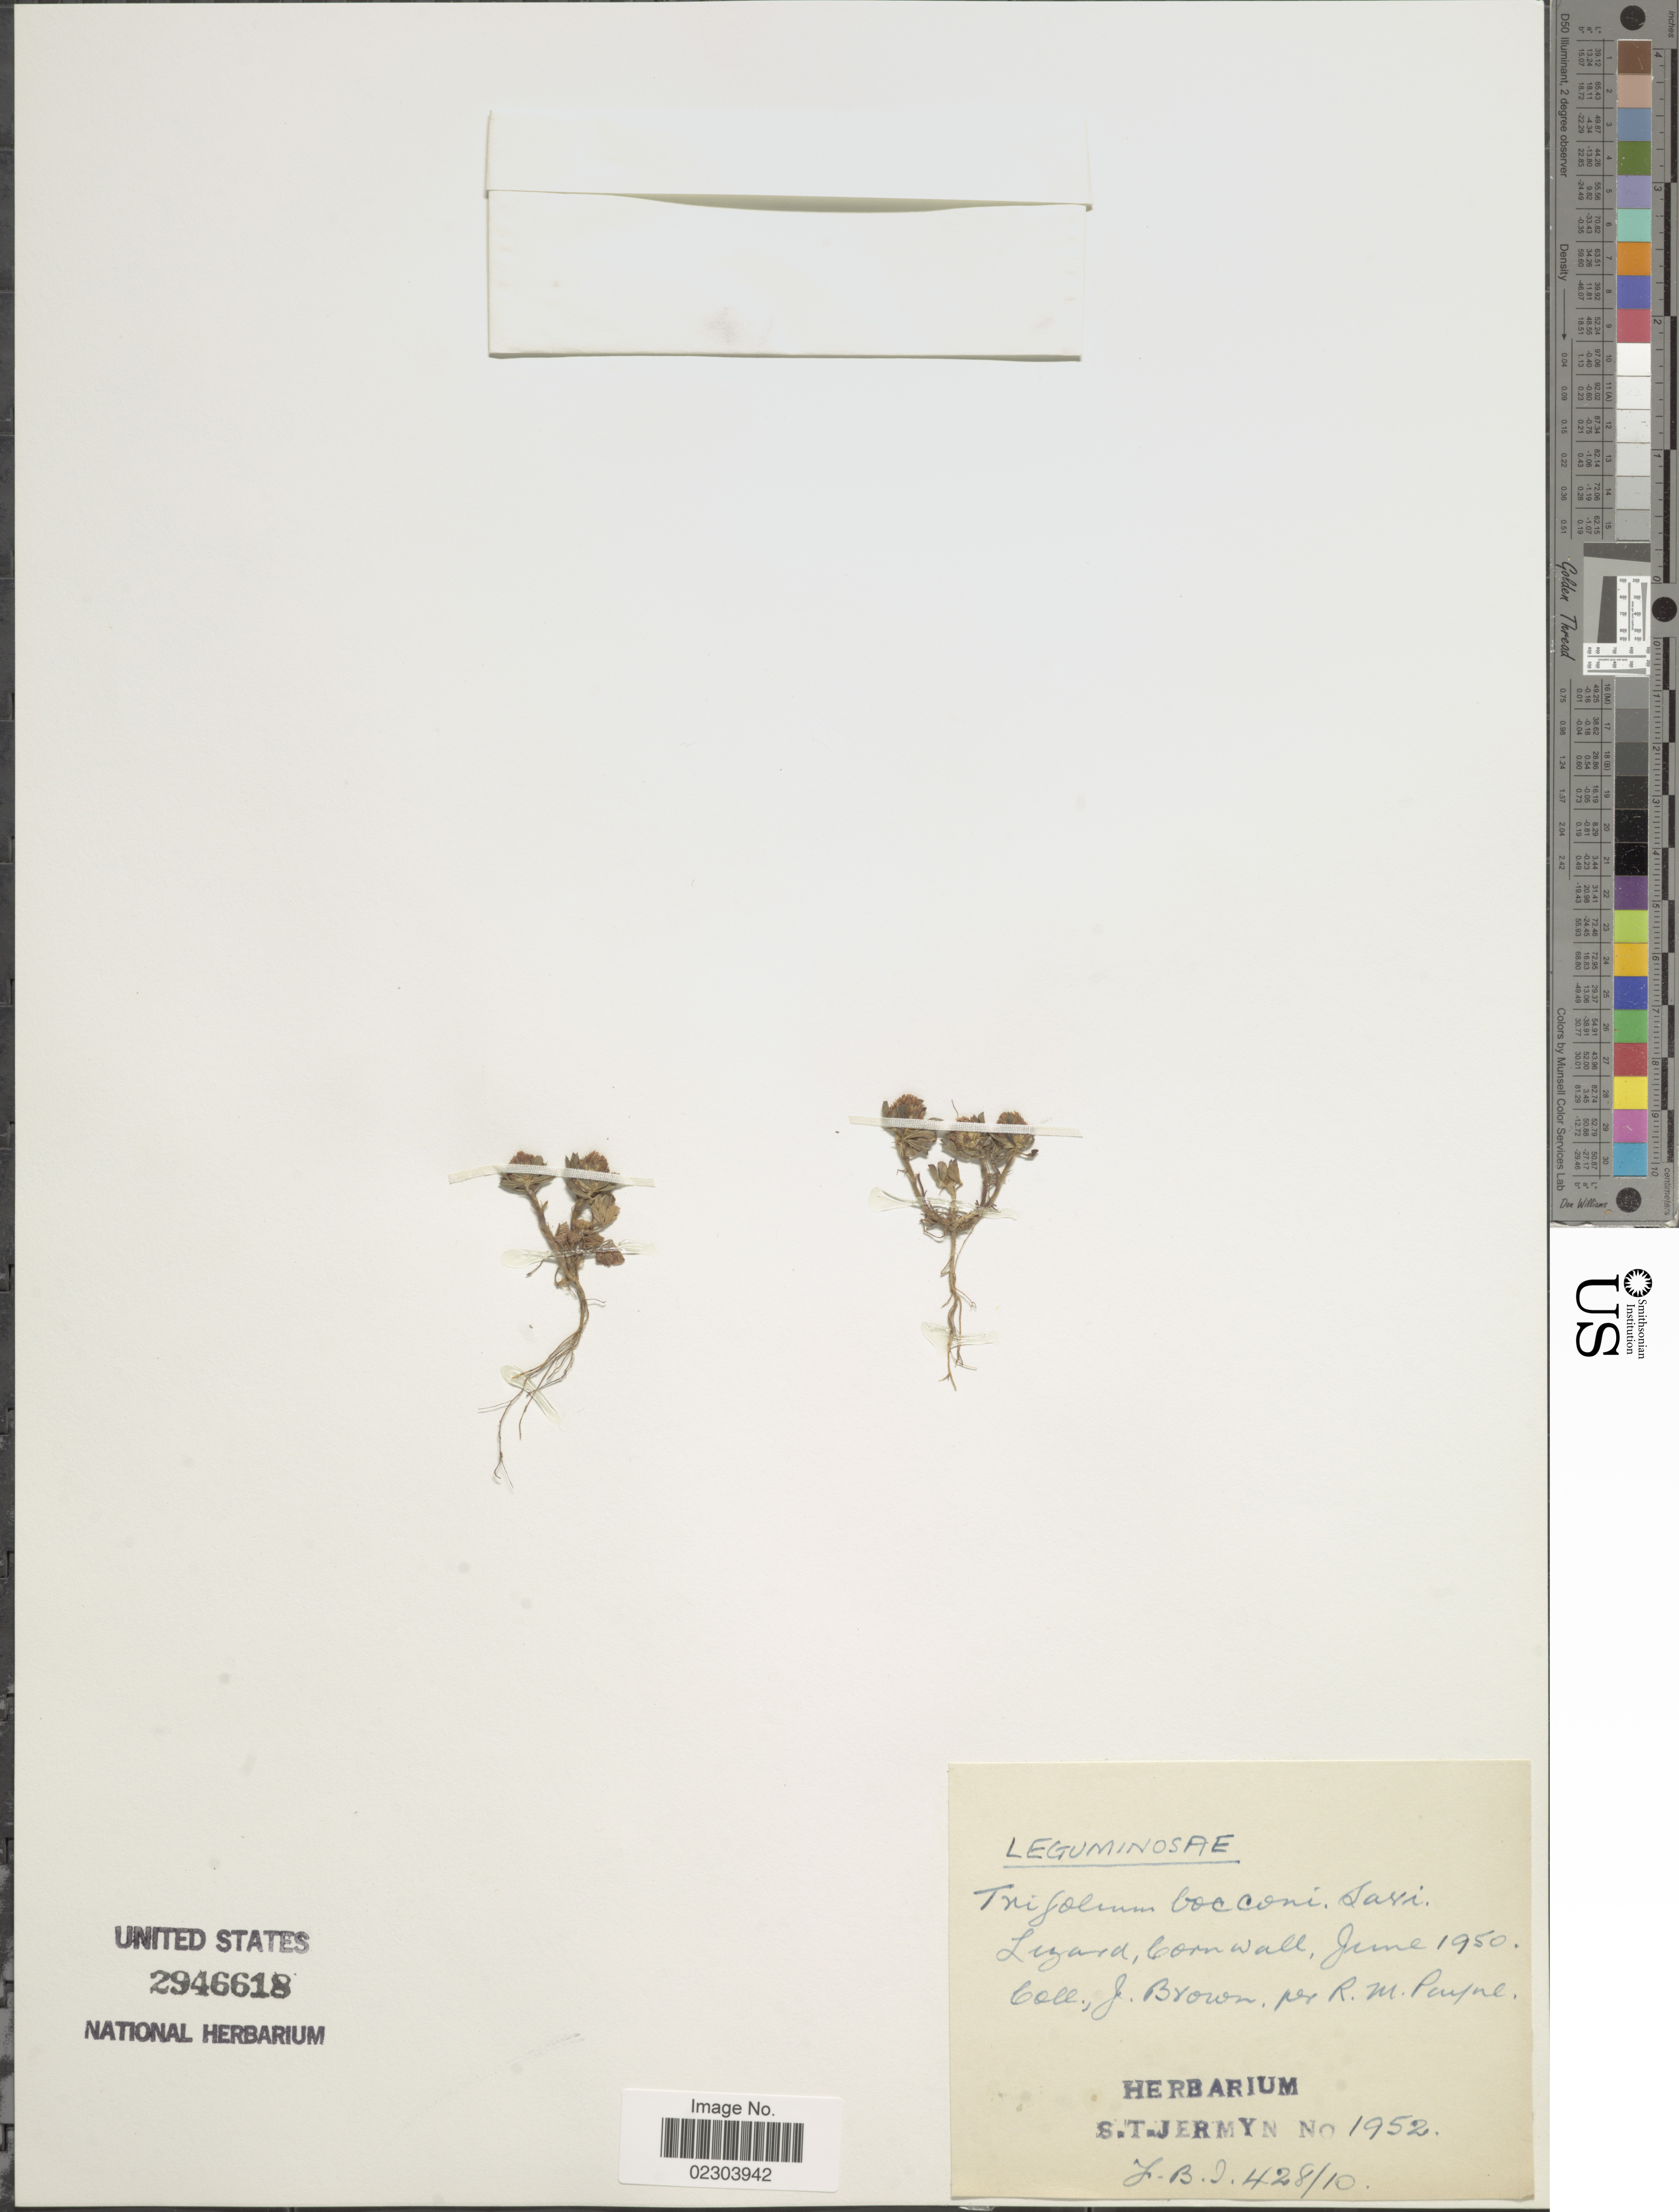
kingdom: Plantae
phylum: Tracheophyta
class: Magnoliopsida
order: Fabales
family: Fabaceae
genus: Trifolium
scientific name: Trifolium bocconei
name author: Savi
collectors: J. Brown & R. Payne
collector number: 1952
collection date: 1950-06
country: United Kingdom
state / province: England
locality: Lizard, Cornwall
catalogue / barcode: US 2946618